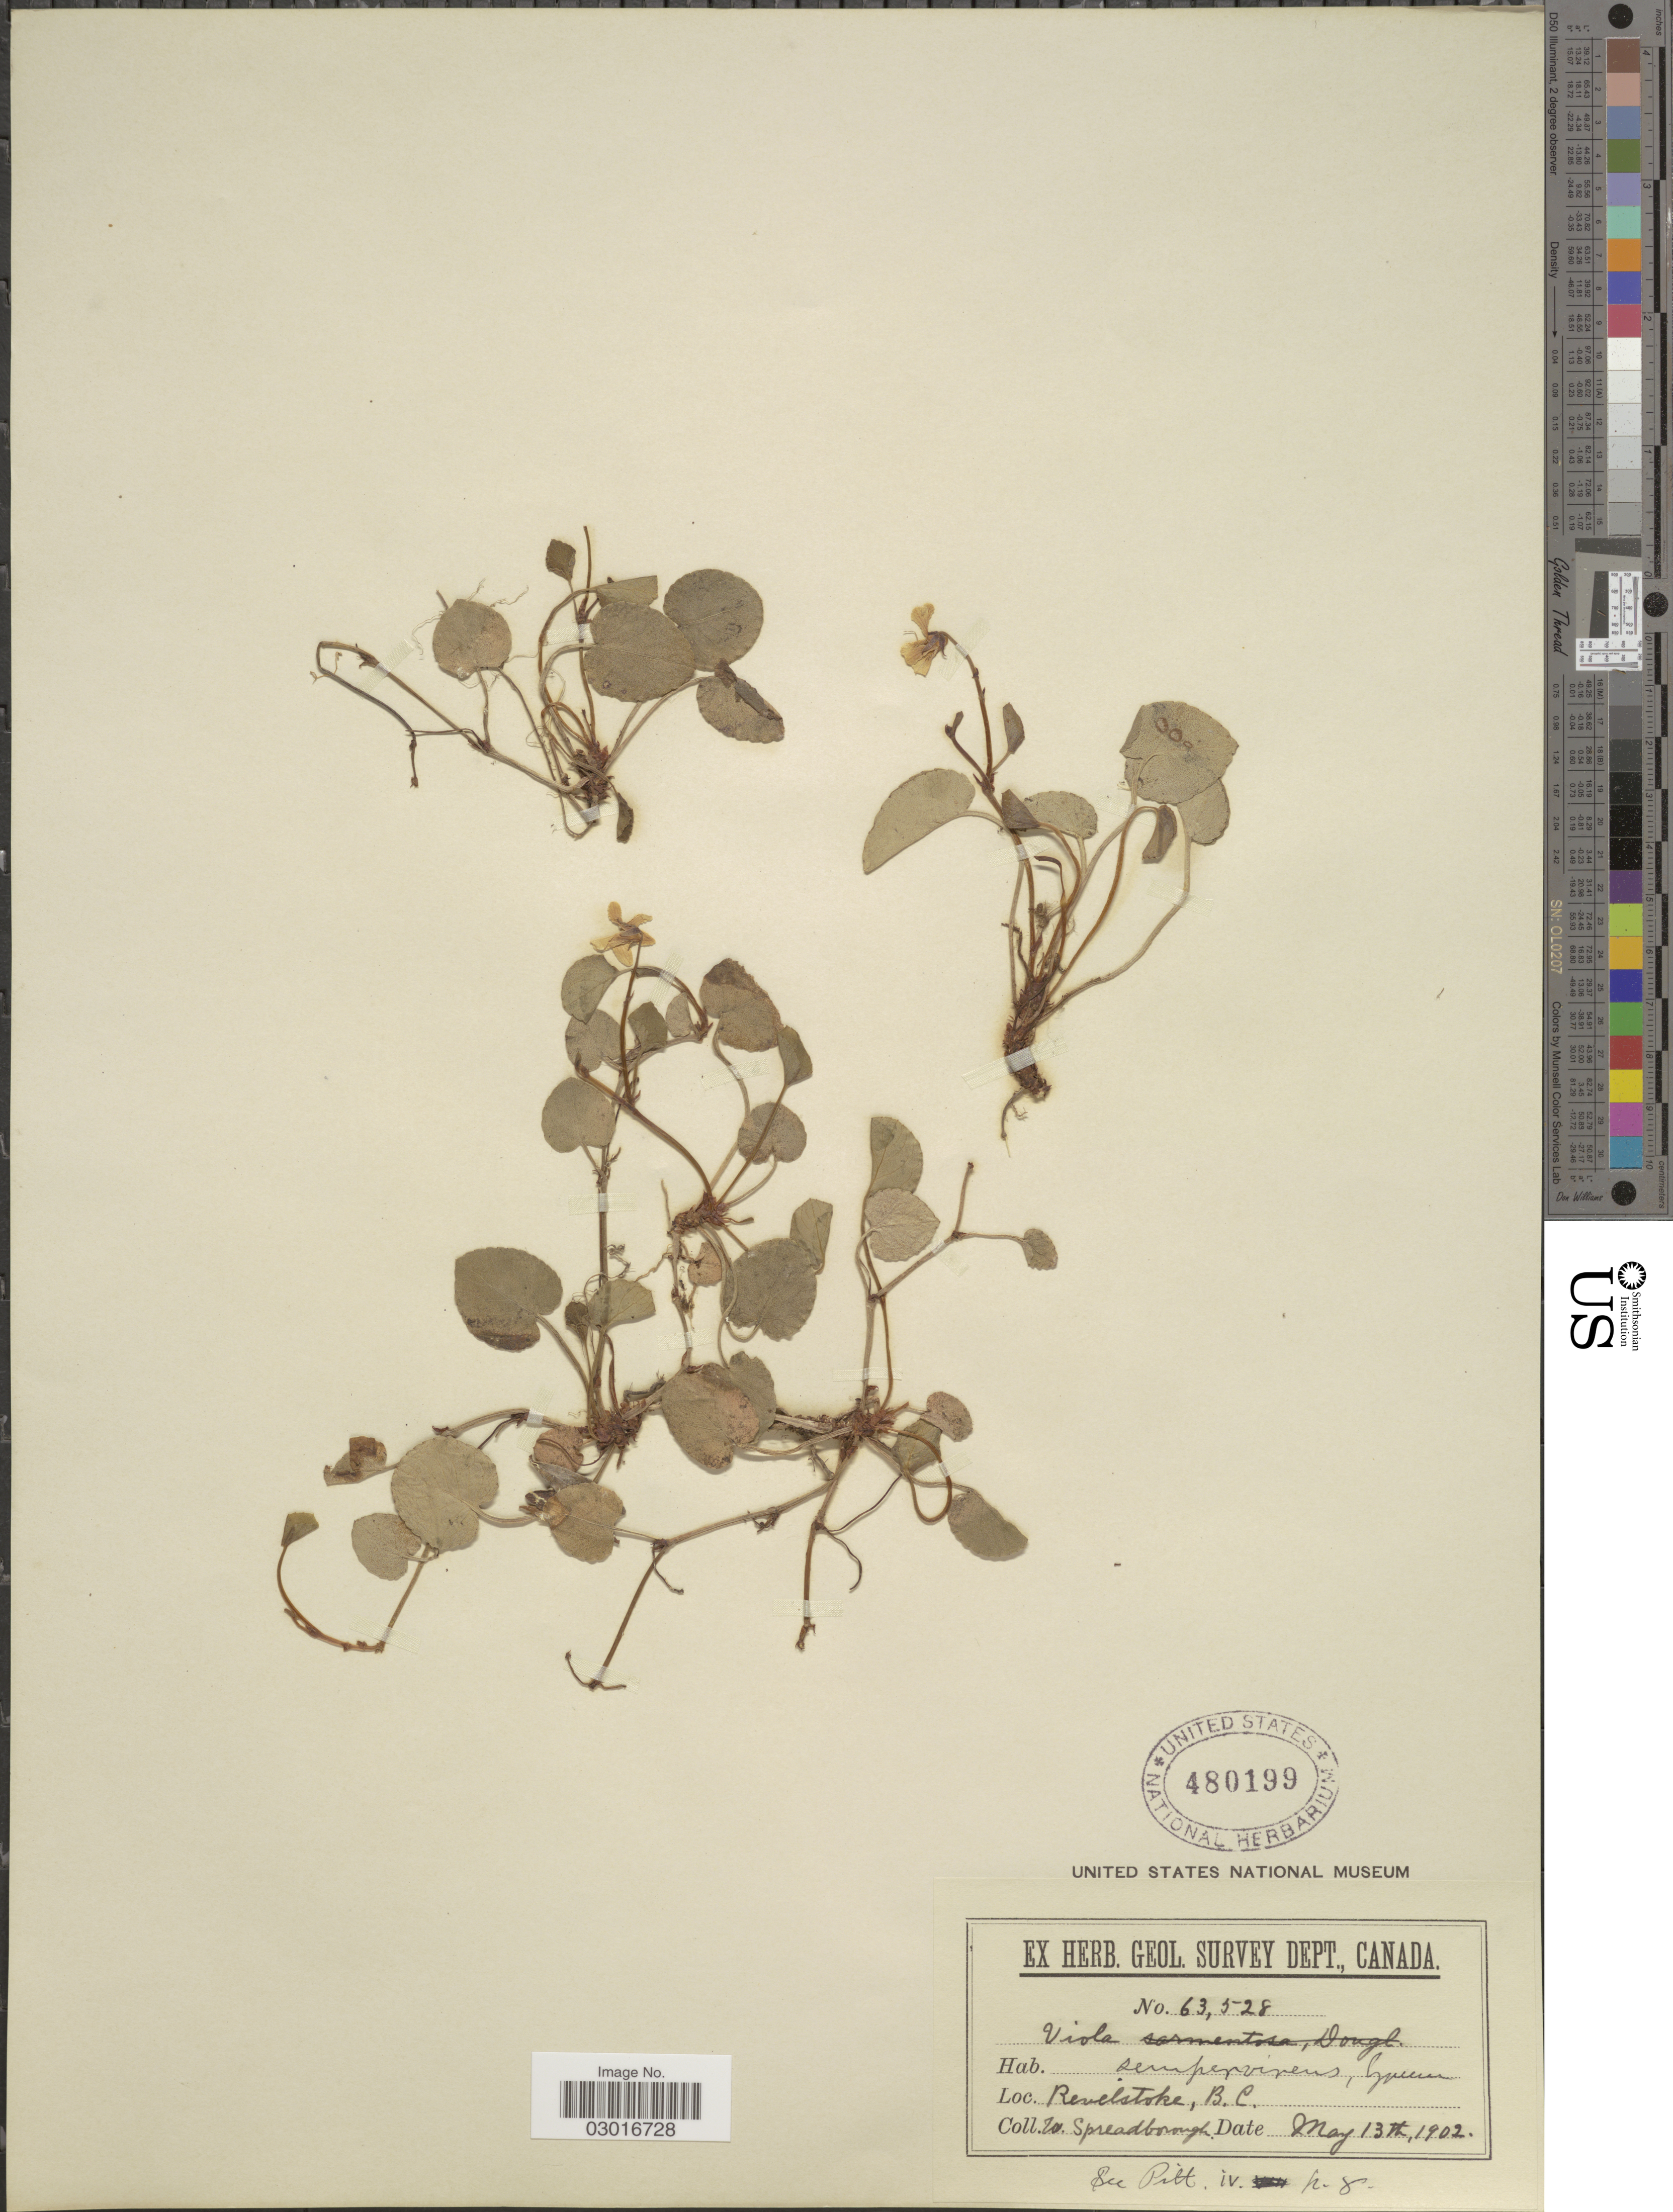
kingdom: Plantae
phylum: Tracheophyta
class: Magnoliopsida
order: Malpighiales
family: Violaceae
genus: Viola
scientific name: Viola sempervirens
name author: Greene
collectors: W. Spreadborough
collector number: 63528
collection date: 1902-05-13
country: Canada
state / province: British Columbia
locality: Revelstoke.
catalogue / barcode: US 480199